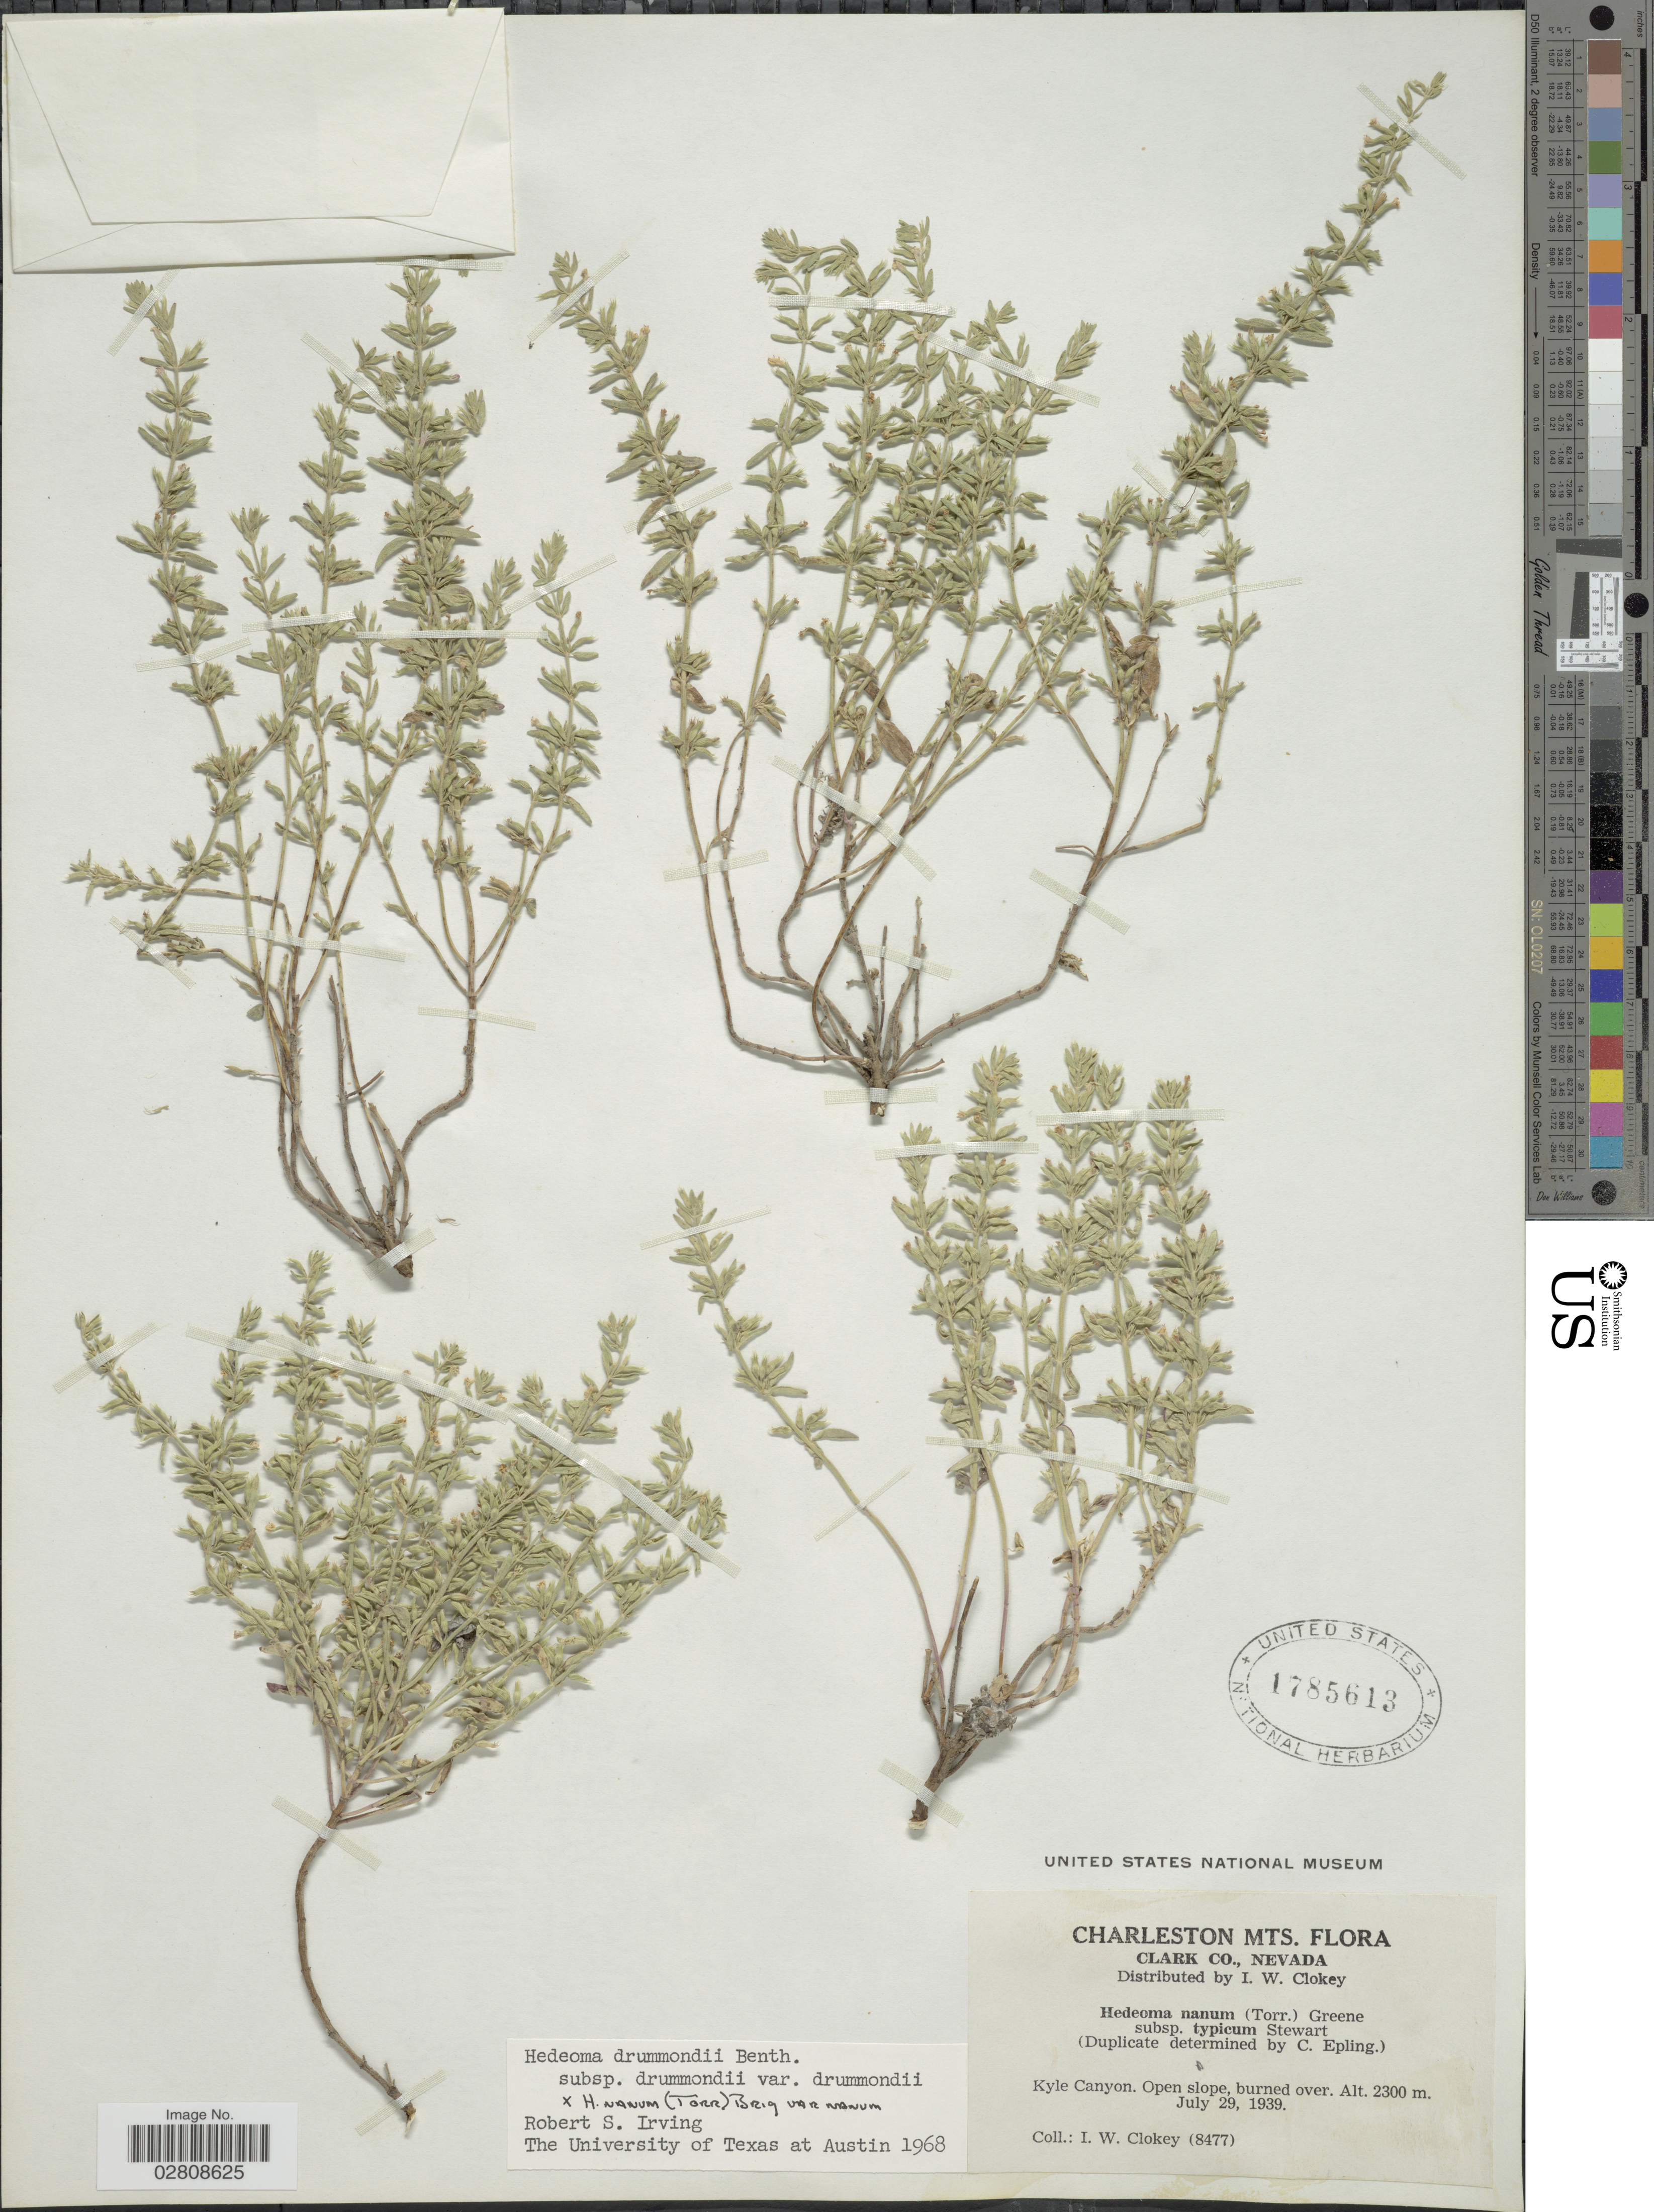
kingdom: Plantae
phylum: Tracheophyta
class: Magnoliopsida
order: Lamiales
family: Lamiaceae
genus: Hedeoma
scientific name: Hedeoma drummondii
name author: Benth.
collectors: I. W. Clokey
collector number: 8477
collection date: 1939-07-29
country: United States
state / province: Nevada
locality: Charleston Mts. Clark Co. Kyle Canyon. Open slope, burned over.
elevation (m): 2300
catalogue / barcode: US 1785613